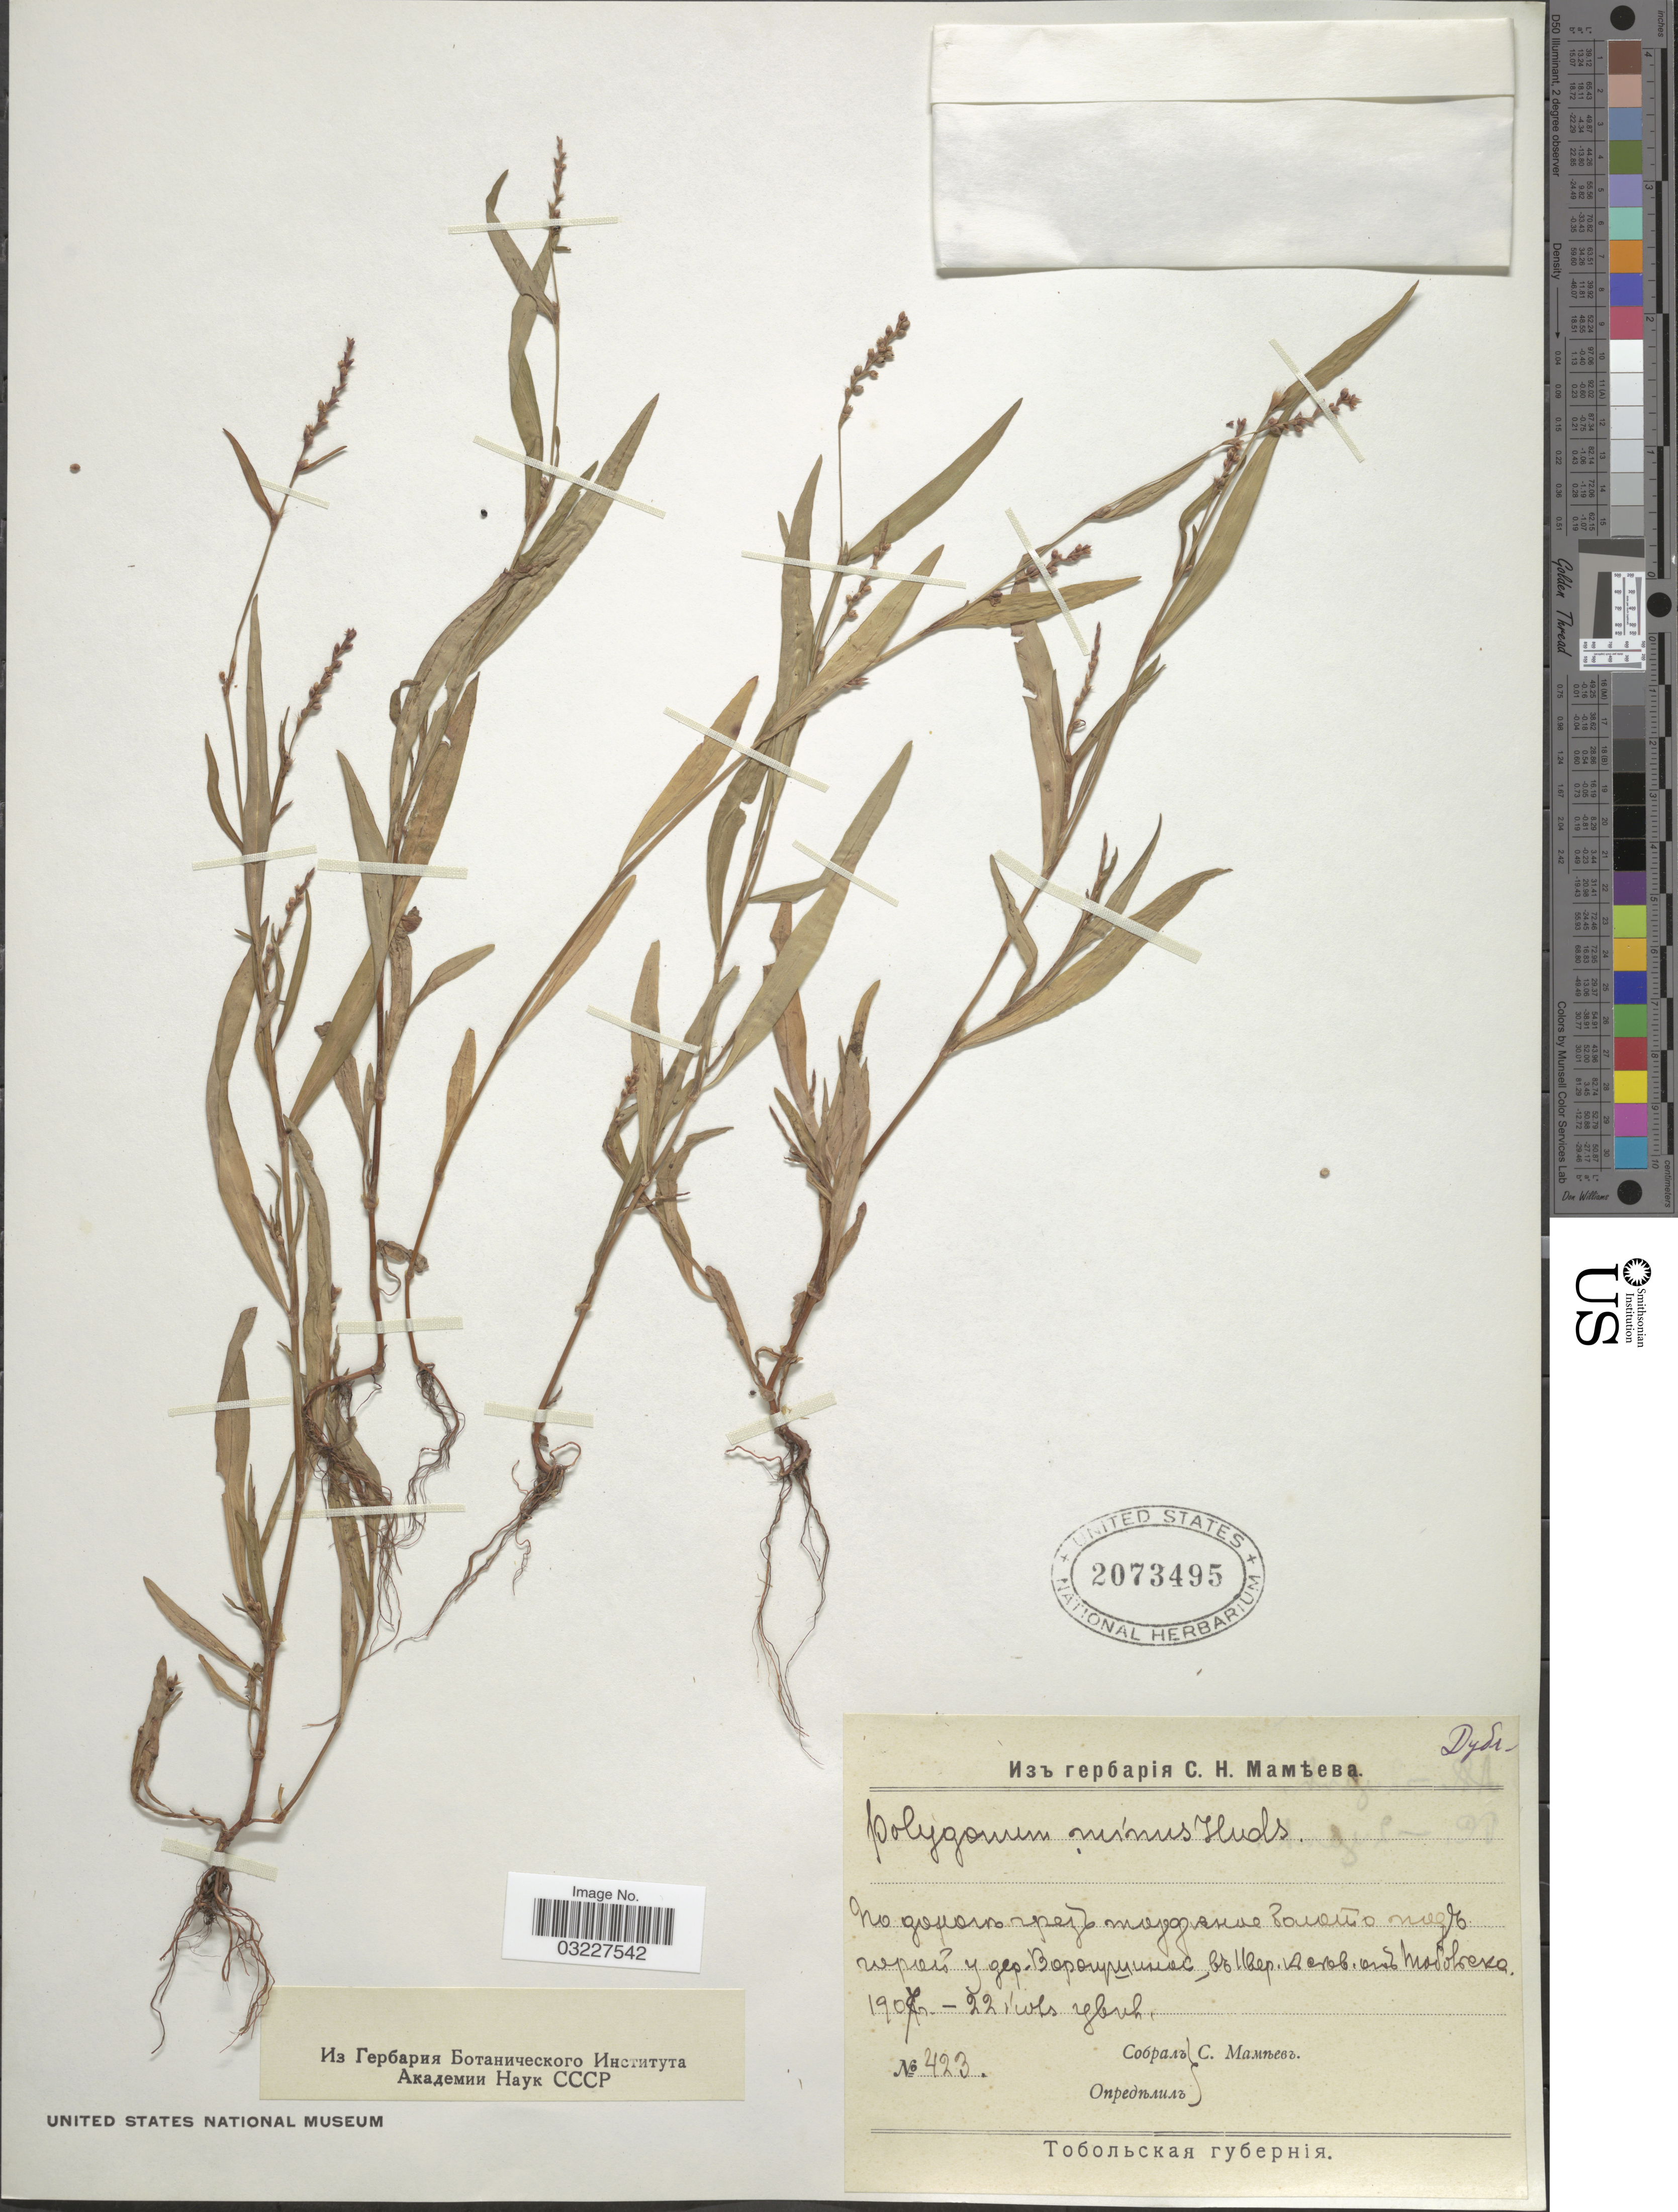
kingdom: Plantae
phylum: Tracheophyta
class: Magnoliopsida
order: Caryophyllales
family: Polygonaceae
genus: Polygonum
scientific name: Polygonum minus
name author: Huds.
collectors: C. Mameev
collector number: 423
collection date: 1907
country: Russian Federation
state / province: Tyumen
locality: vicinity of Tobolsk, near village Vorogushino.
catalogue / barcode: US 2073495